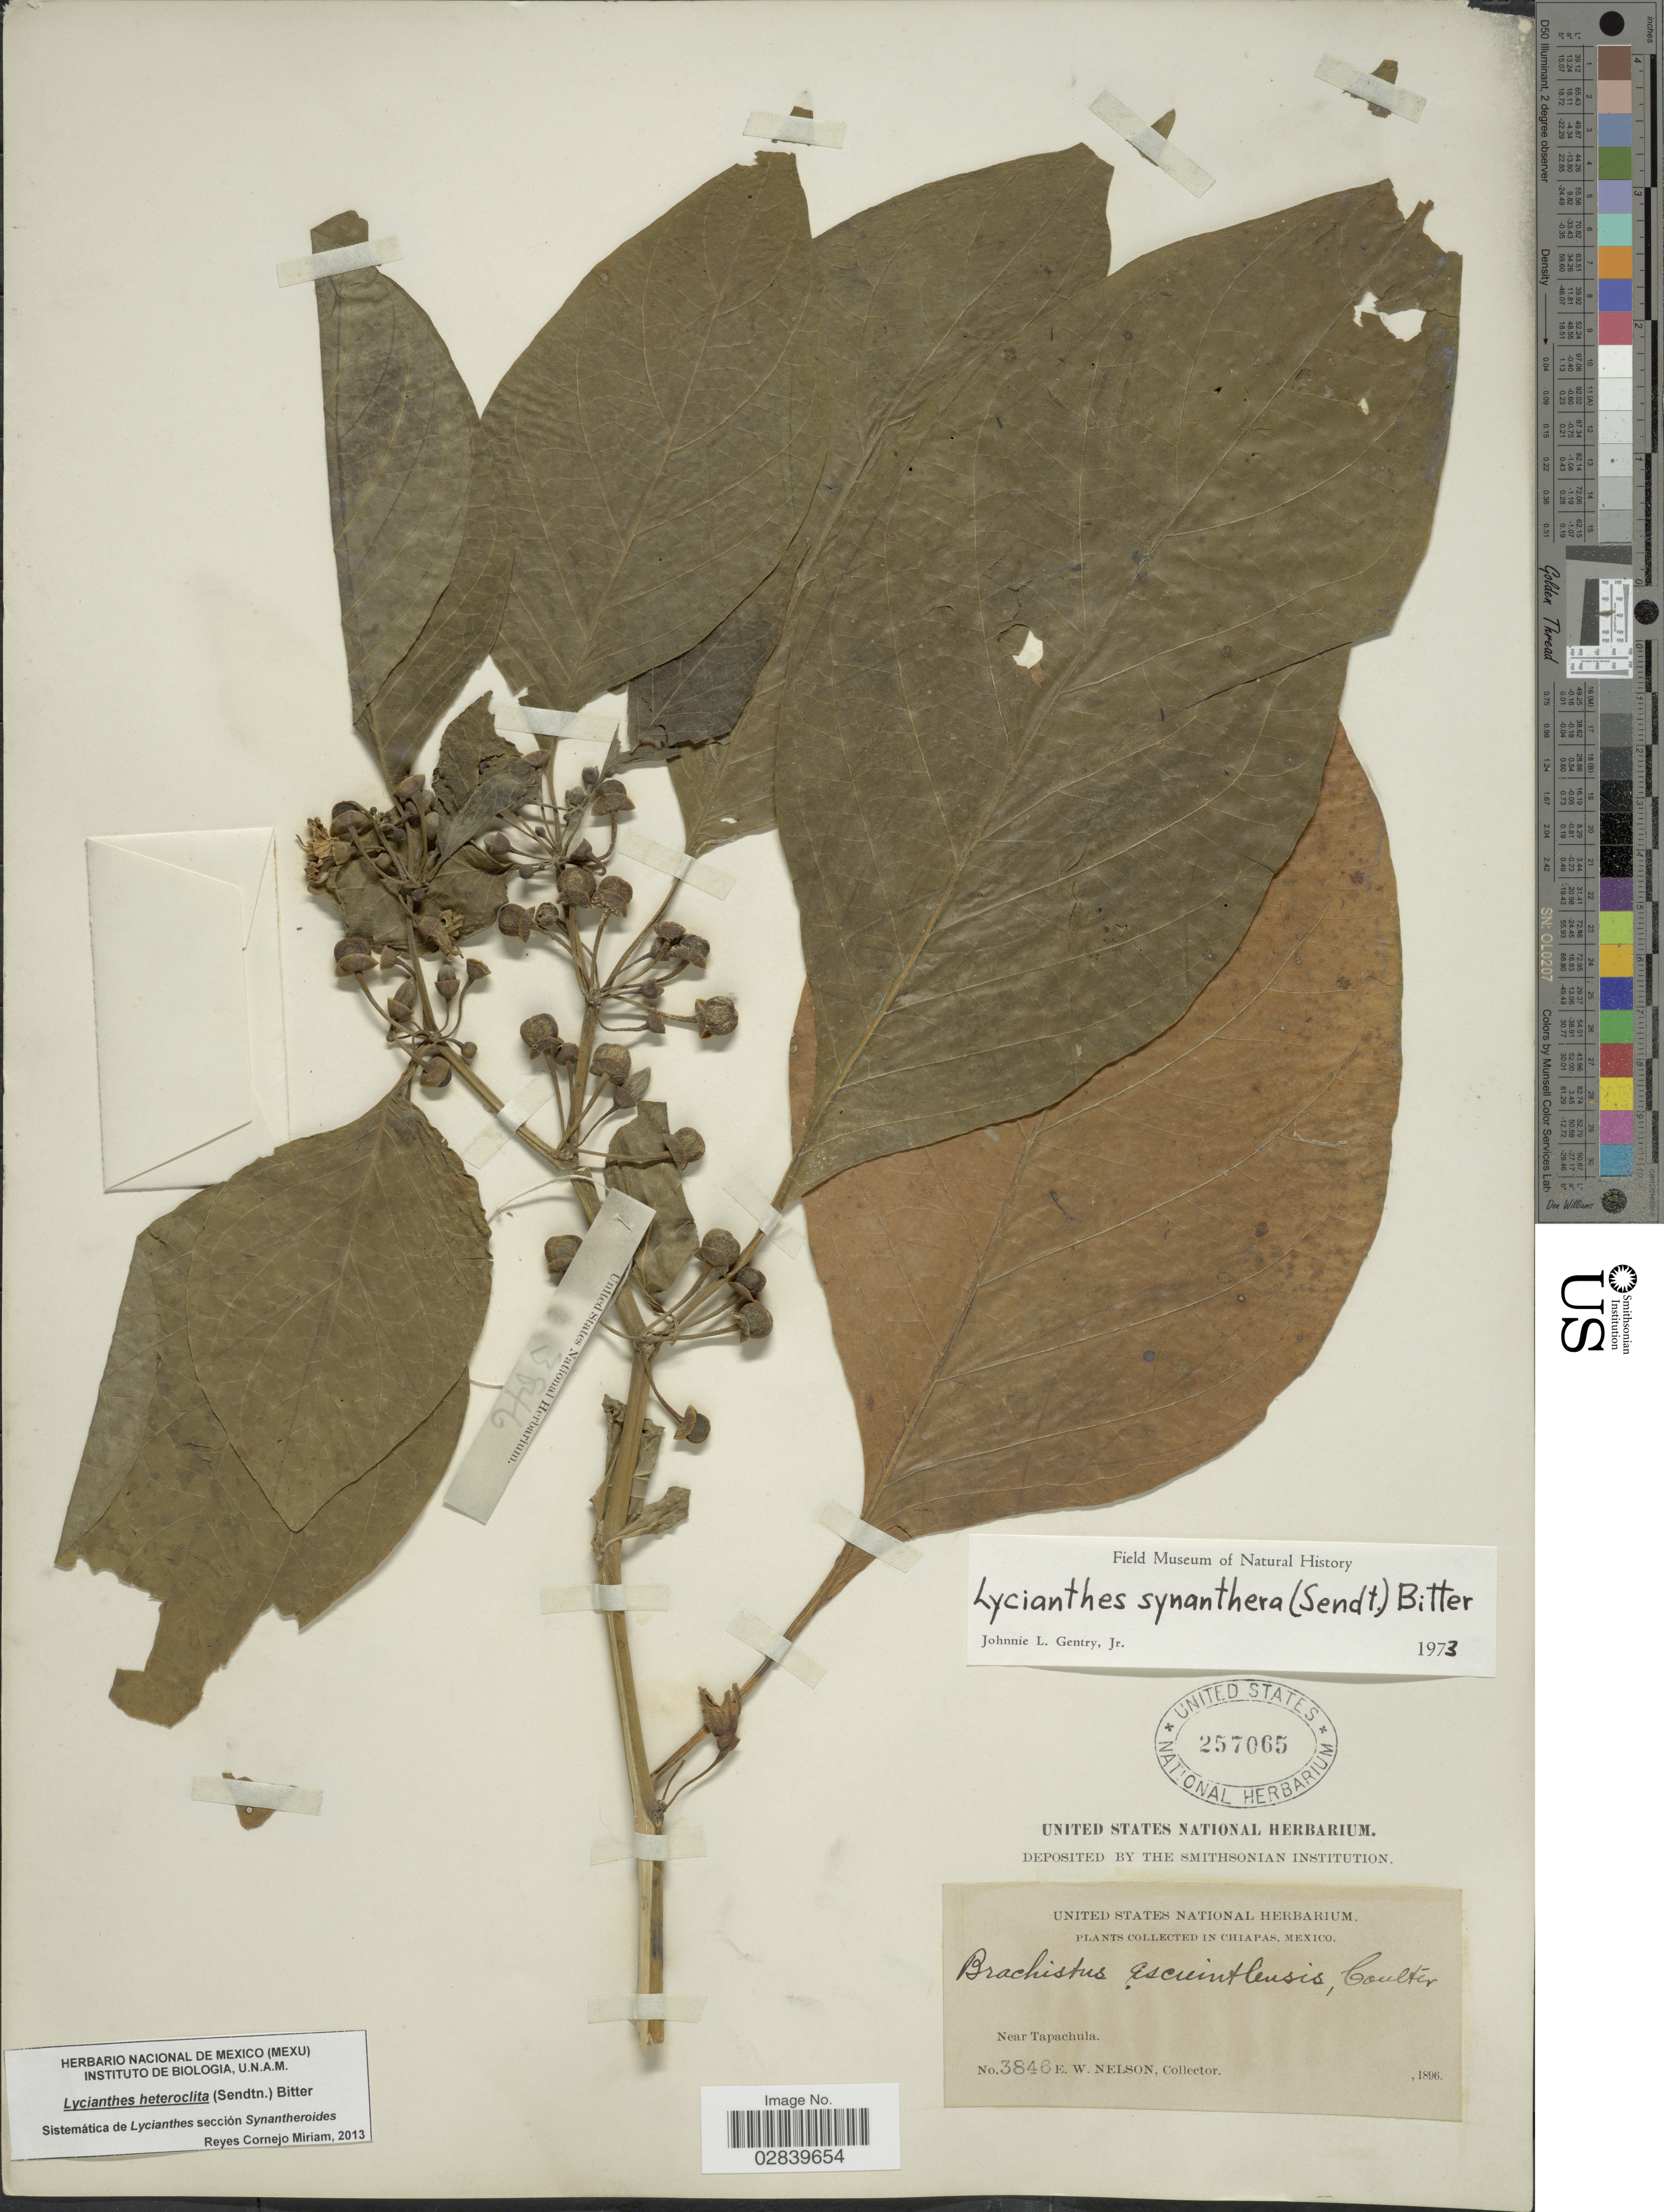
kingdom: Plantae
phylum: Tracheophyta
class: Magnoliopsida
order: Solanales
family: Solanaceae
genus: Lycianthes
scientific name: Lycianthes heteroclita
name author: (Sendtn.) Bitter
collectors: E. W. Nelson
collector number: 3846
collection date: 1896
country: Mexico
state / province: Chiapas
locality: Near Tapachula.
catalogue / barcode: US 257065